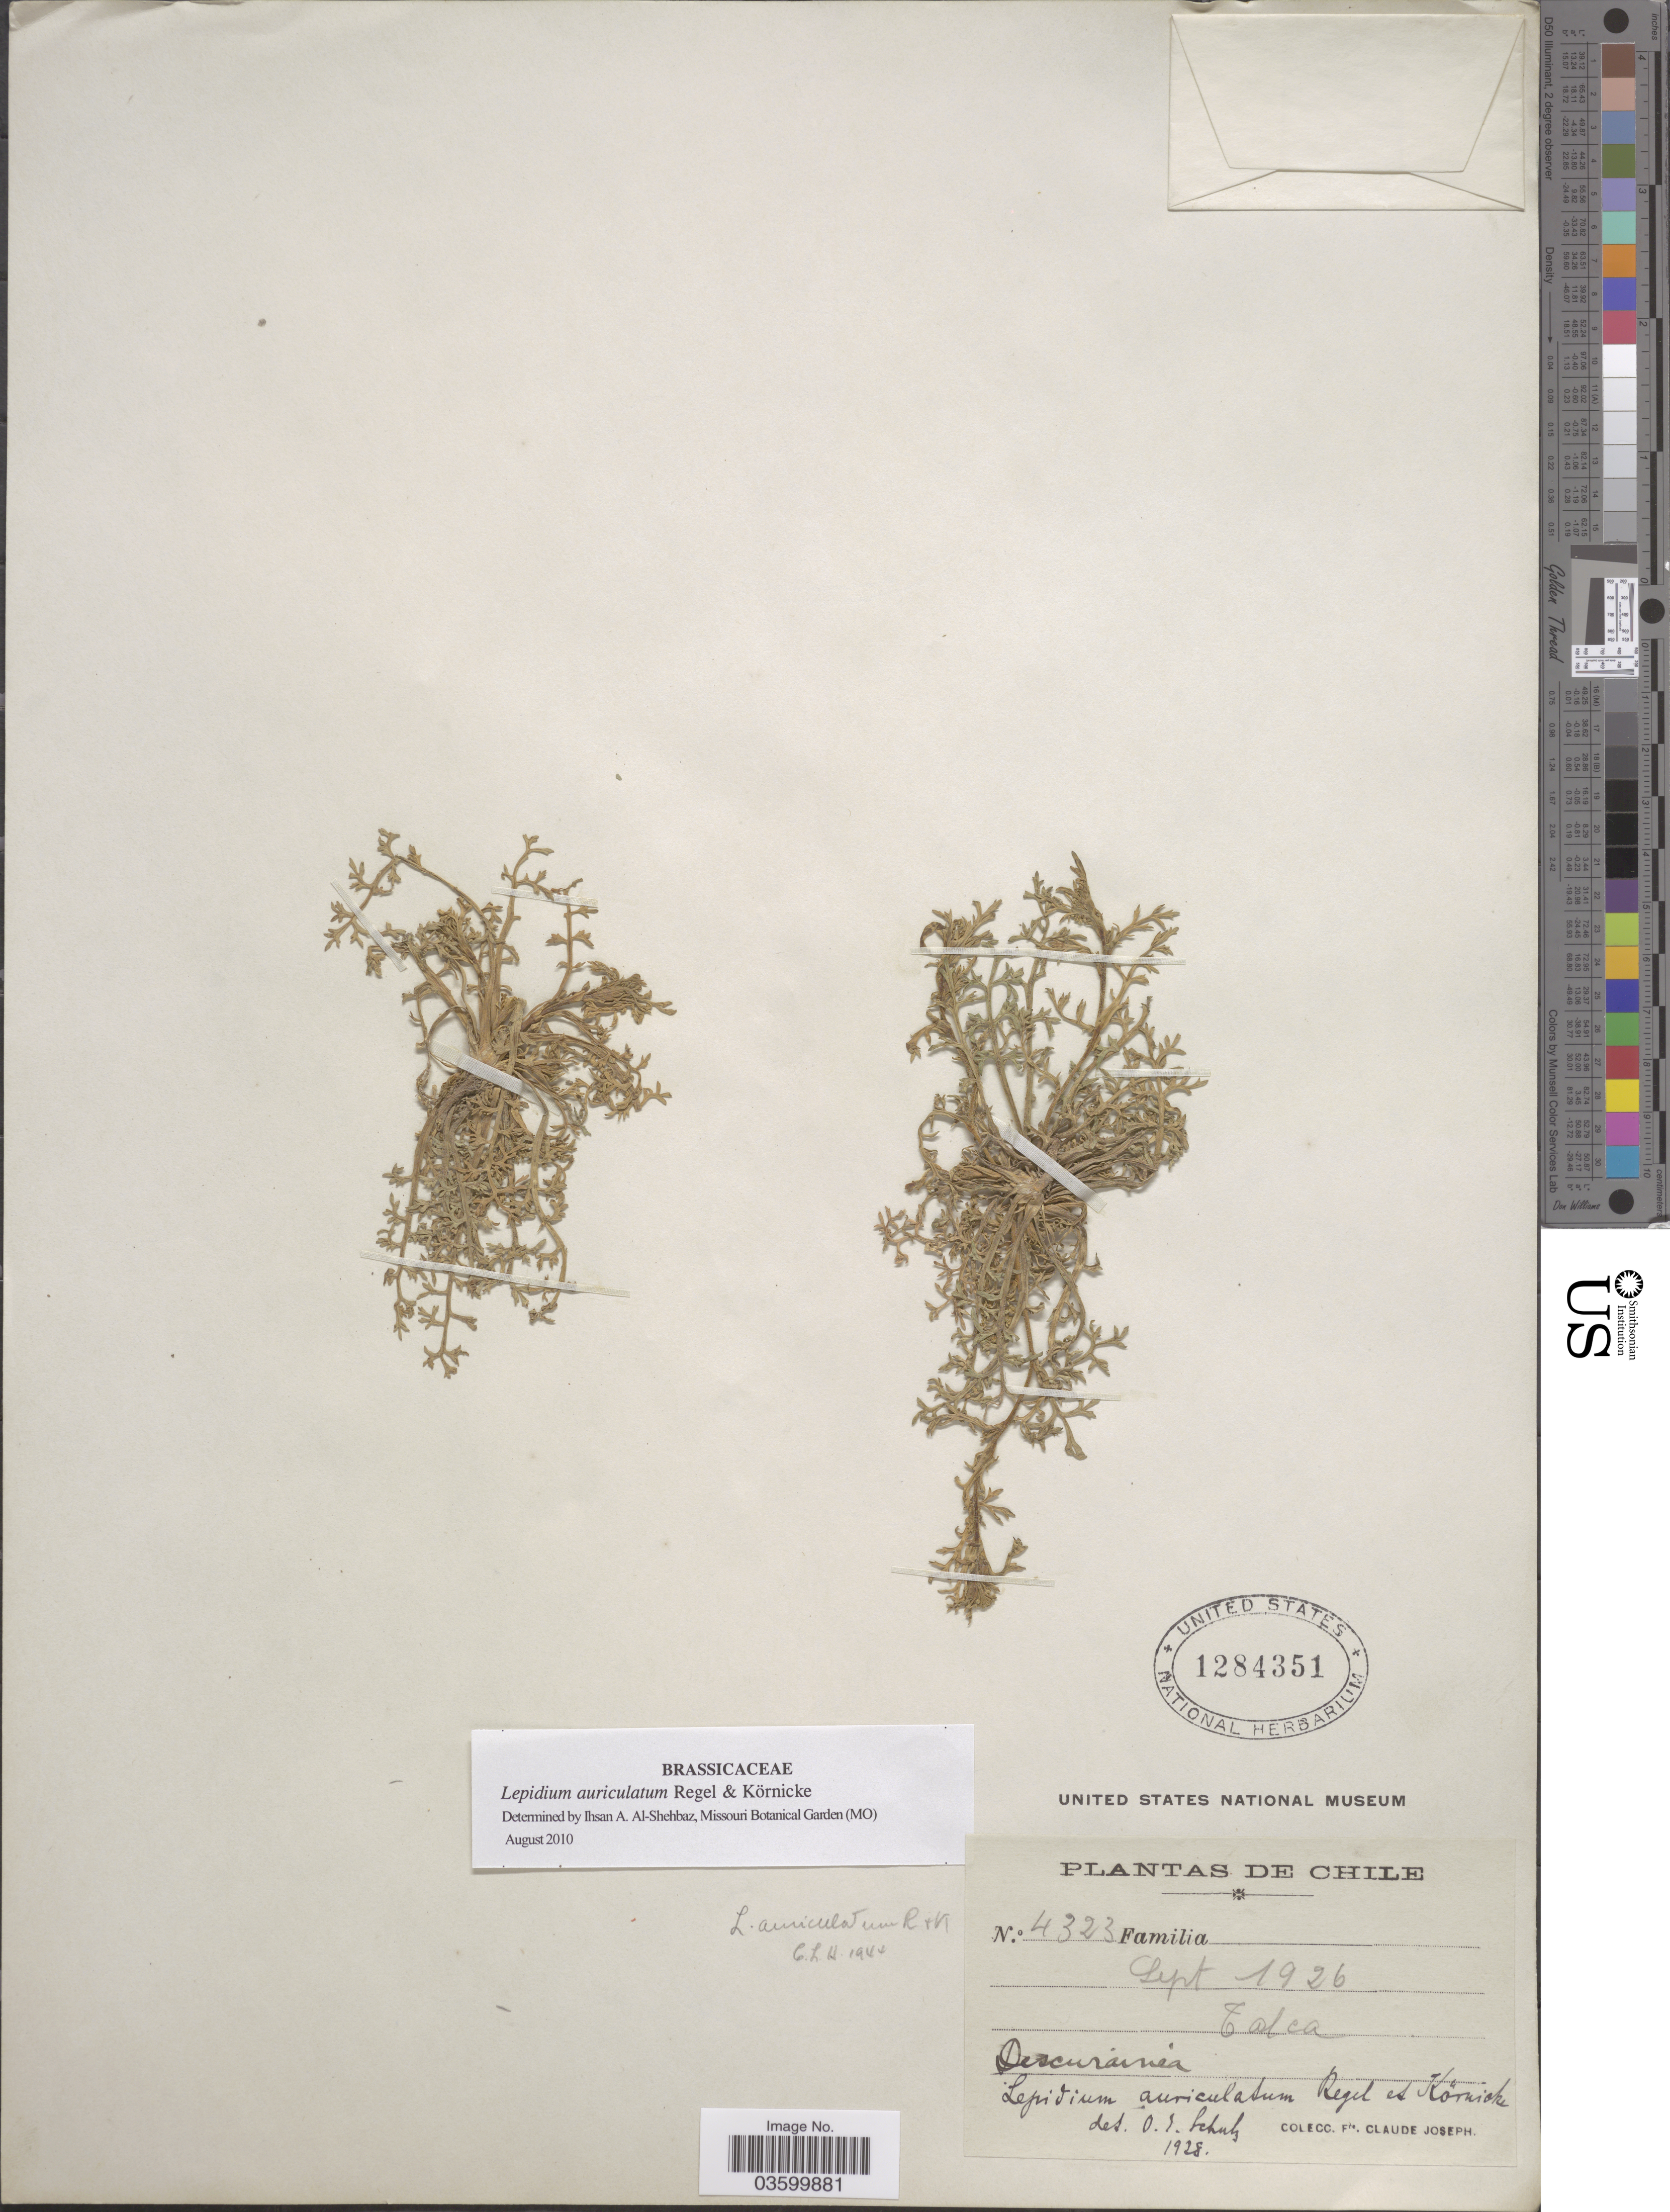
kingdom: Plantae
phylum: Tracheophyta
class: Magnoliopsida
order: Brassicales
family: Brassicaceae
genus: Lepidium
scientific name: Lepidium auriculatum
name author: Regel & Körn.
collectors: Bro. Claude-Joseph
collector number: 4323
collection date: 1926-09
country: Chile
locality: Talca.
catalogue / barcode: US 1284351